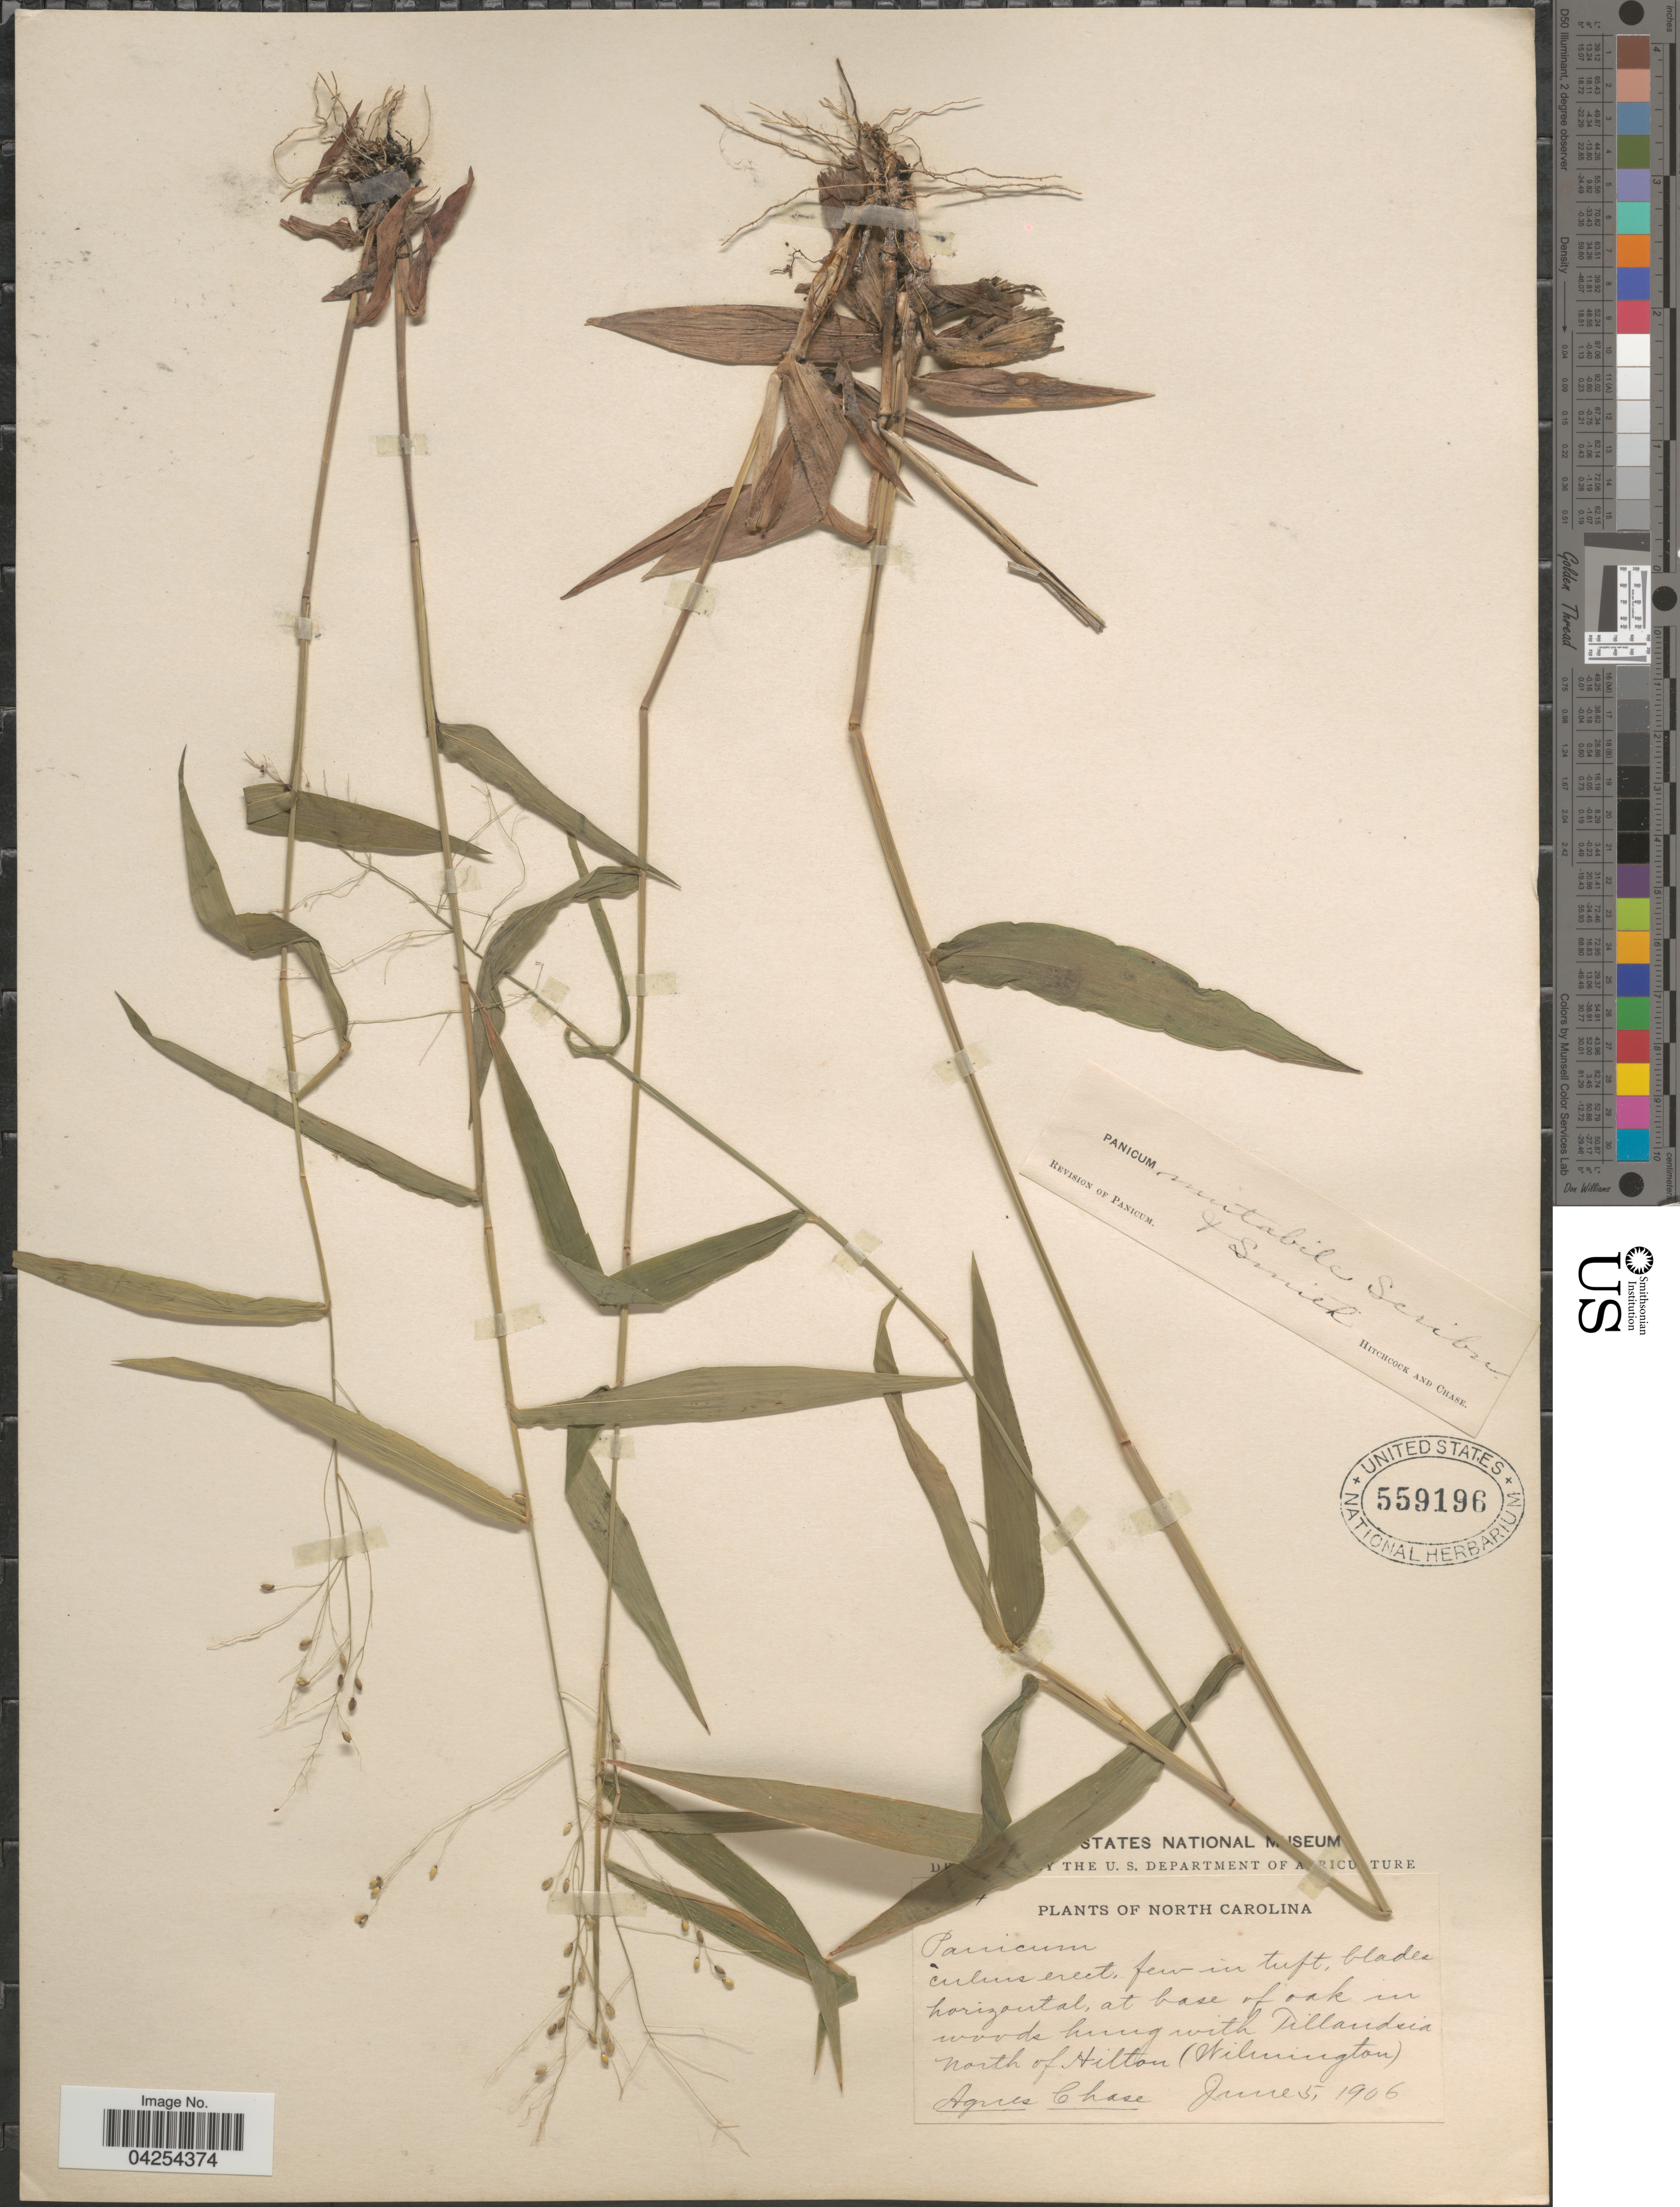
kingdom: Plantae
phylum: Tracheophyta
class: Liliopsida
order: Poales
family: Poaceae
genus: Dichanthelium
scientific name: Dichanthelium commutatum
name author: (Schult.) Gould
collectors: A. Chase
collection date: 1906-06-05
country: United States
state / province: North Carolina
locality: North of Hilton (Wilmington).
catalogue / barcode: US 559196